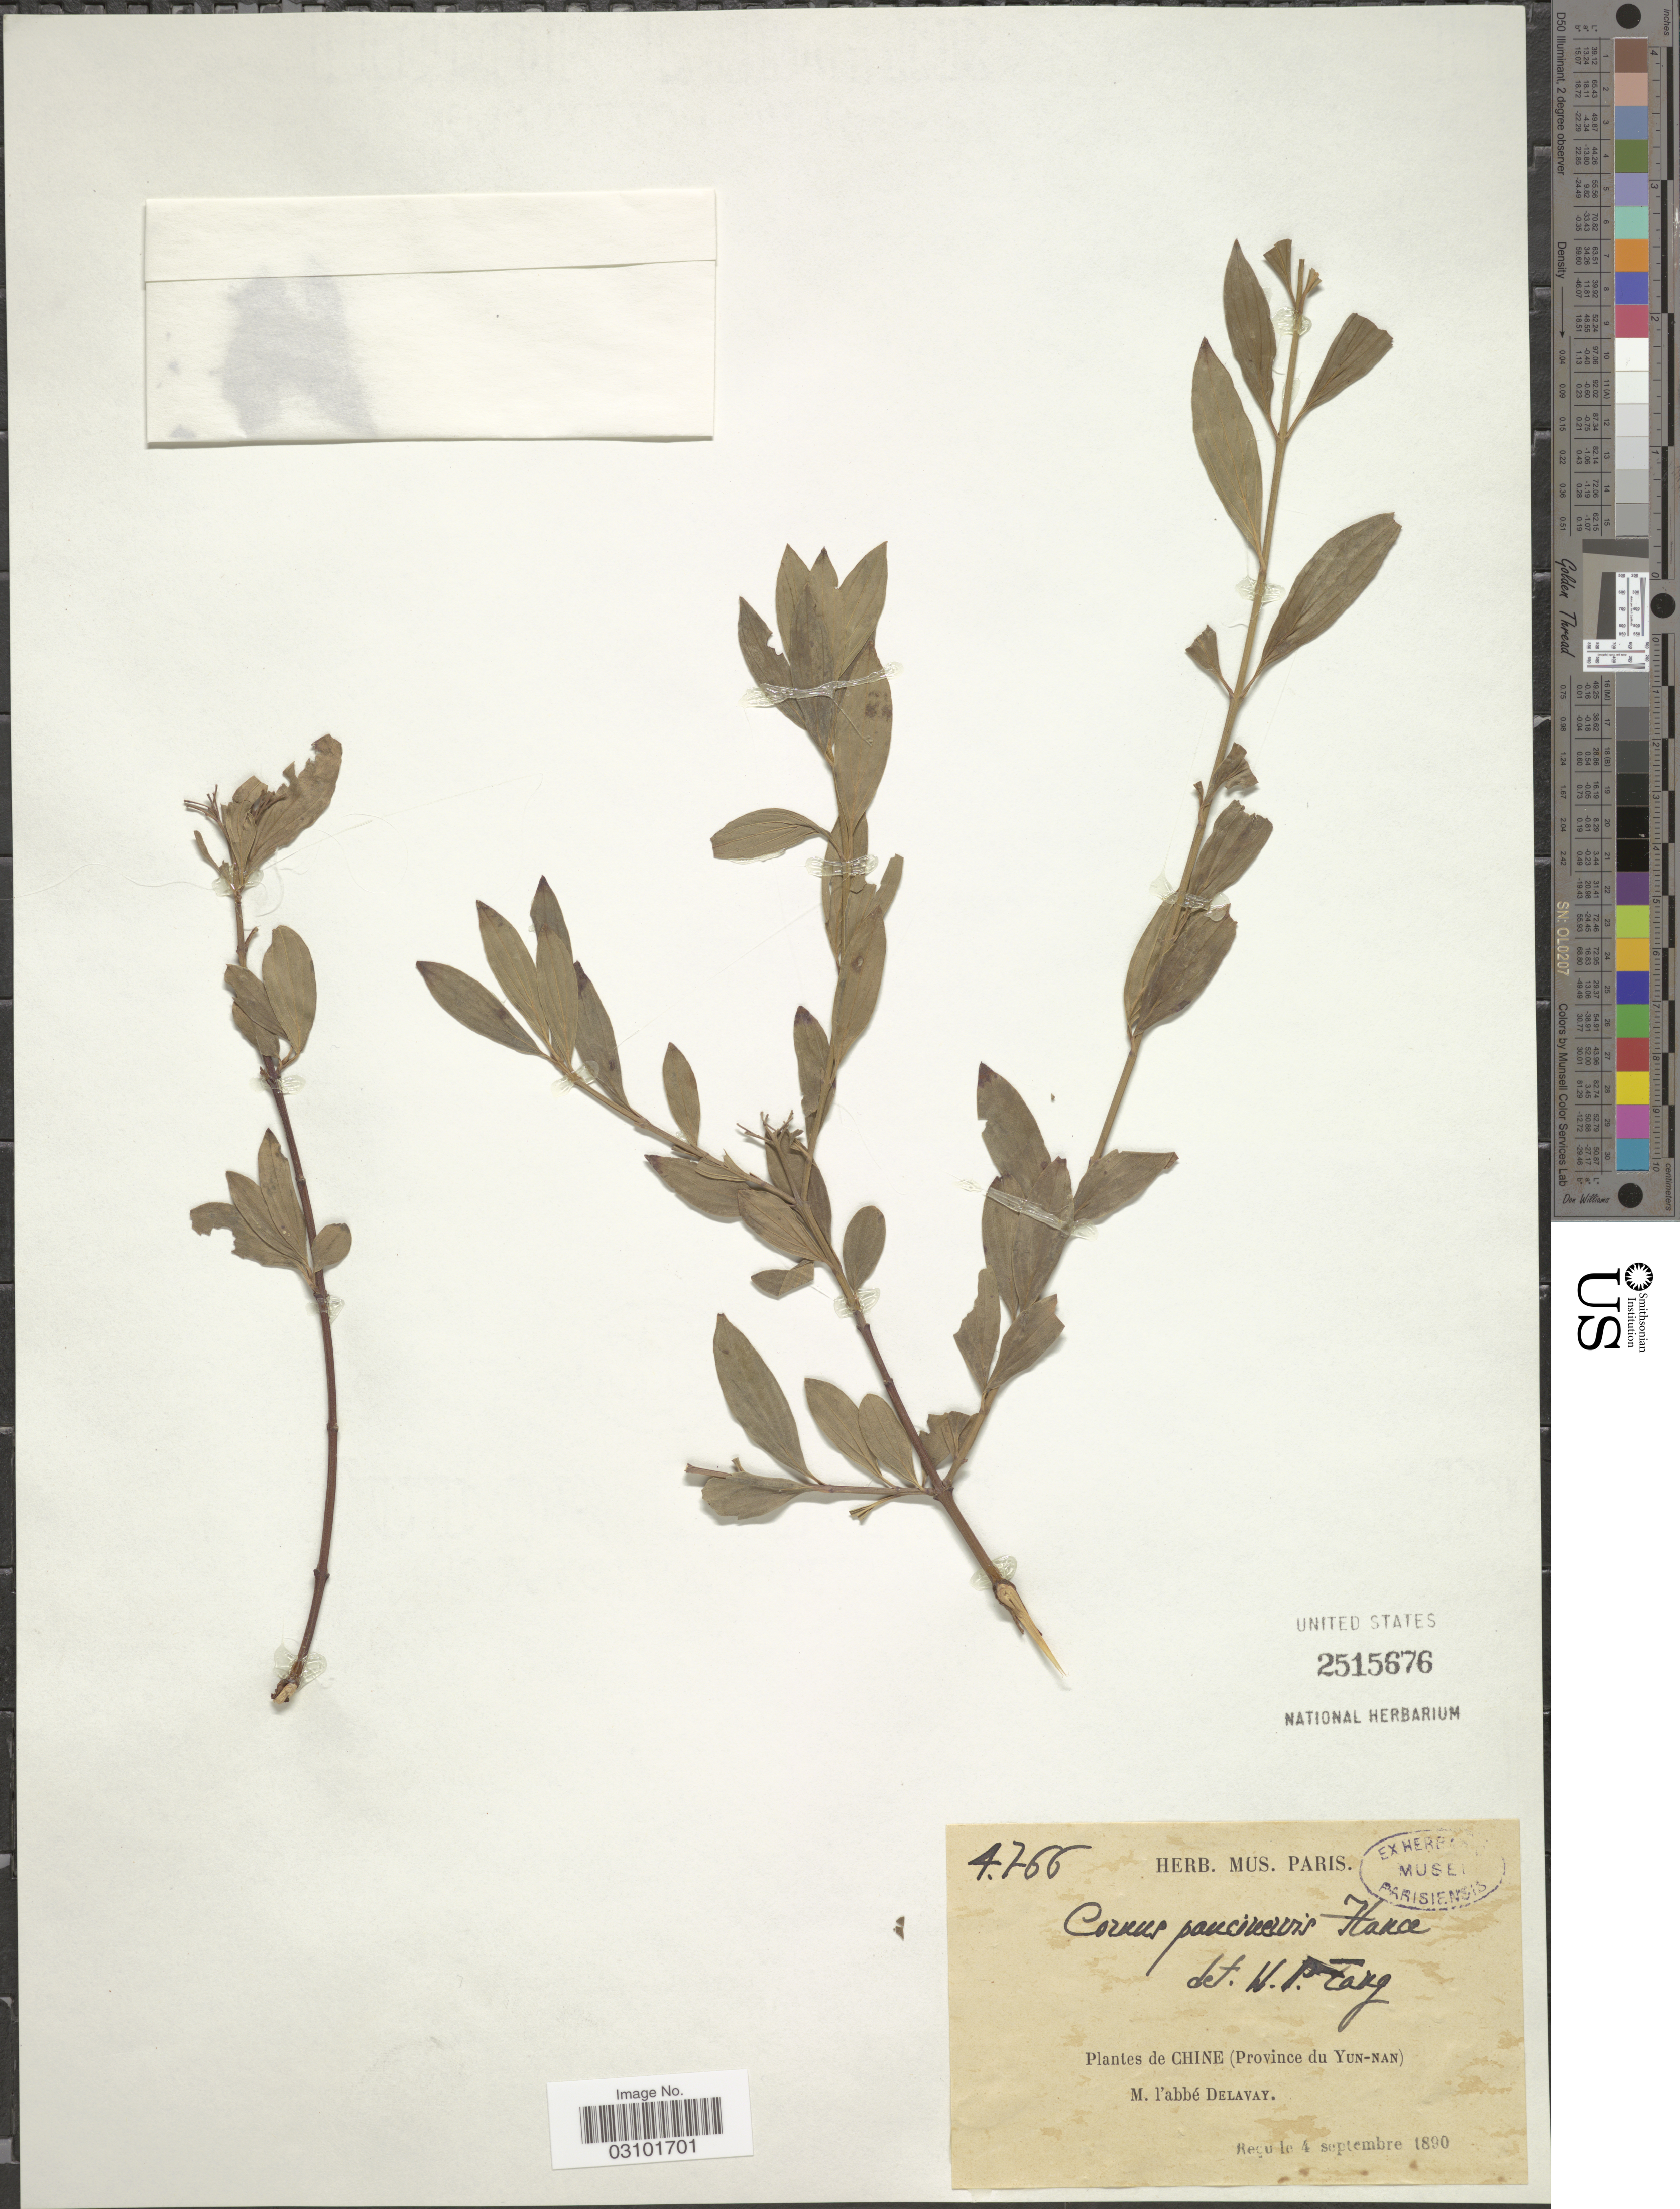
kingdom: Plantae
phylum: Tracheophyta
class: Magnoliopsida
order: Cornales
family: Cornaceae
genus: Cornus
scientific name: Cornus paucinervis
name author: Hance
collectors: P. Delavay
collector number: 4766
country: China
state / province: Yunnan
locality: Chine (Province du Yun-nan).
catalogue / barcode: US 2515676